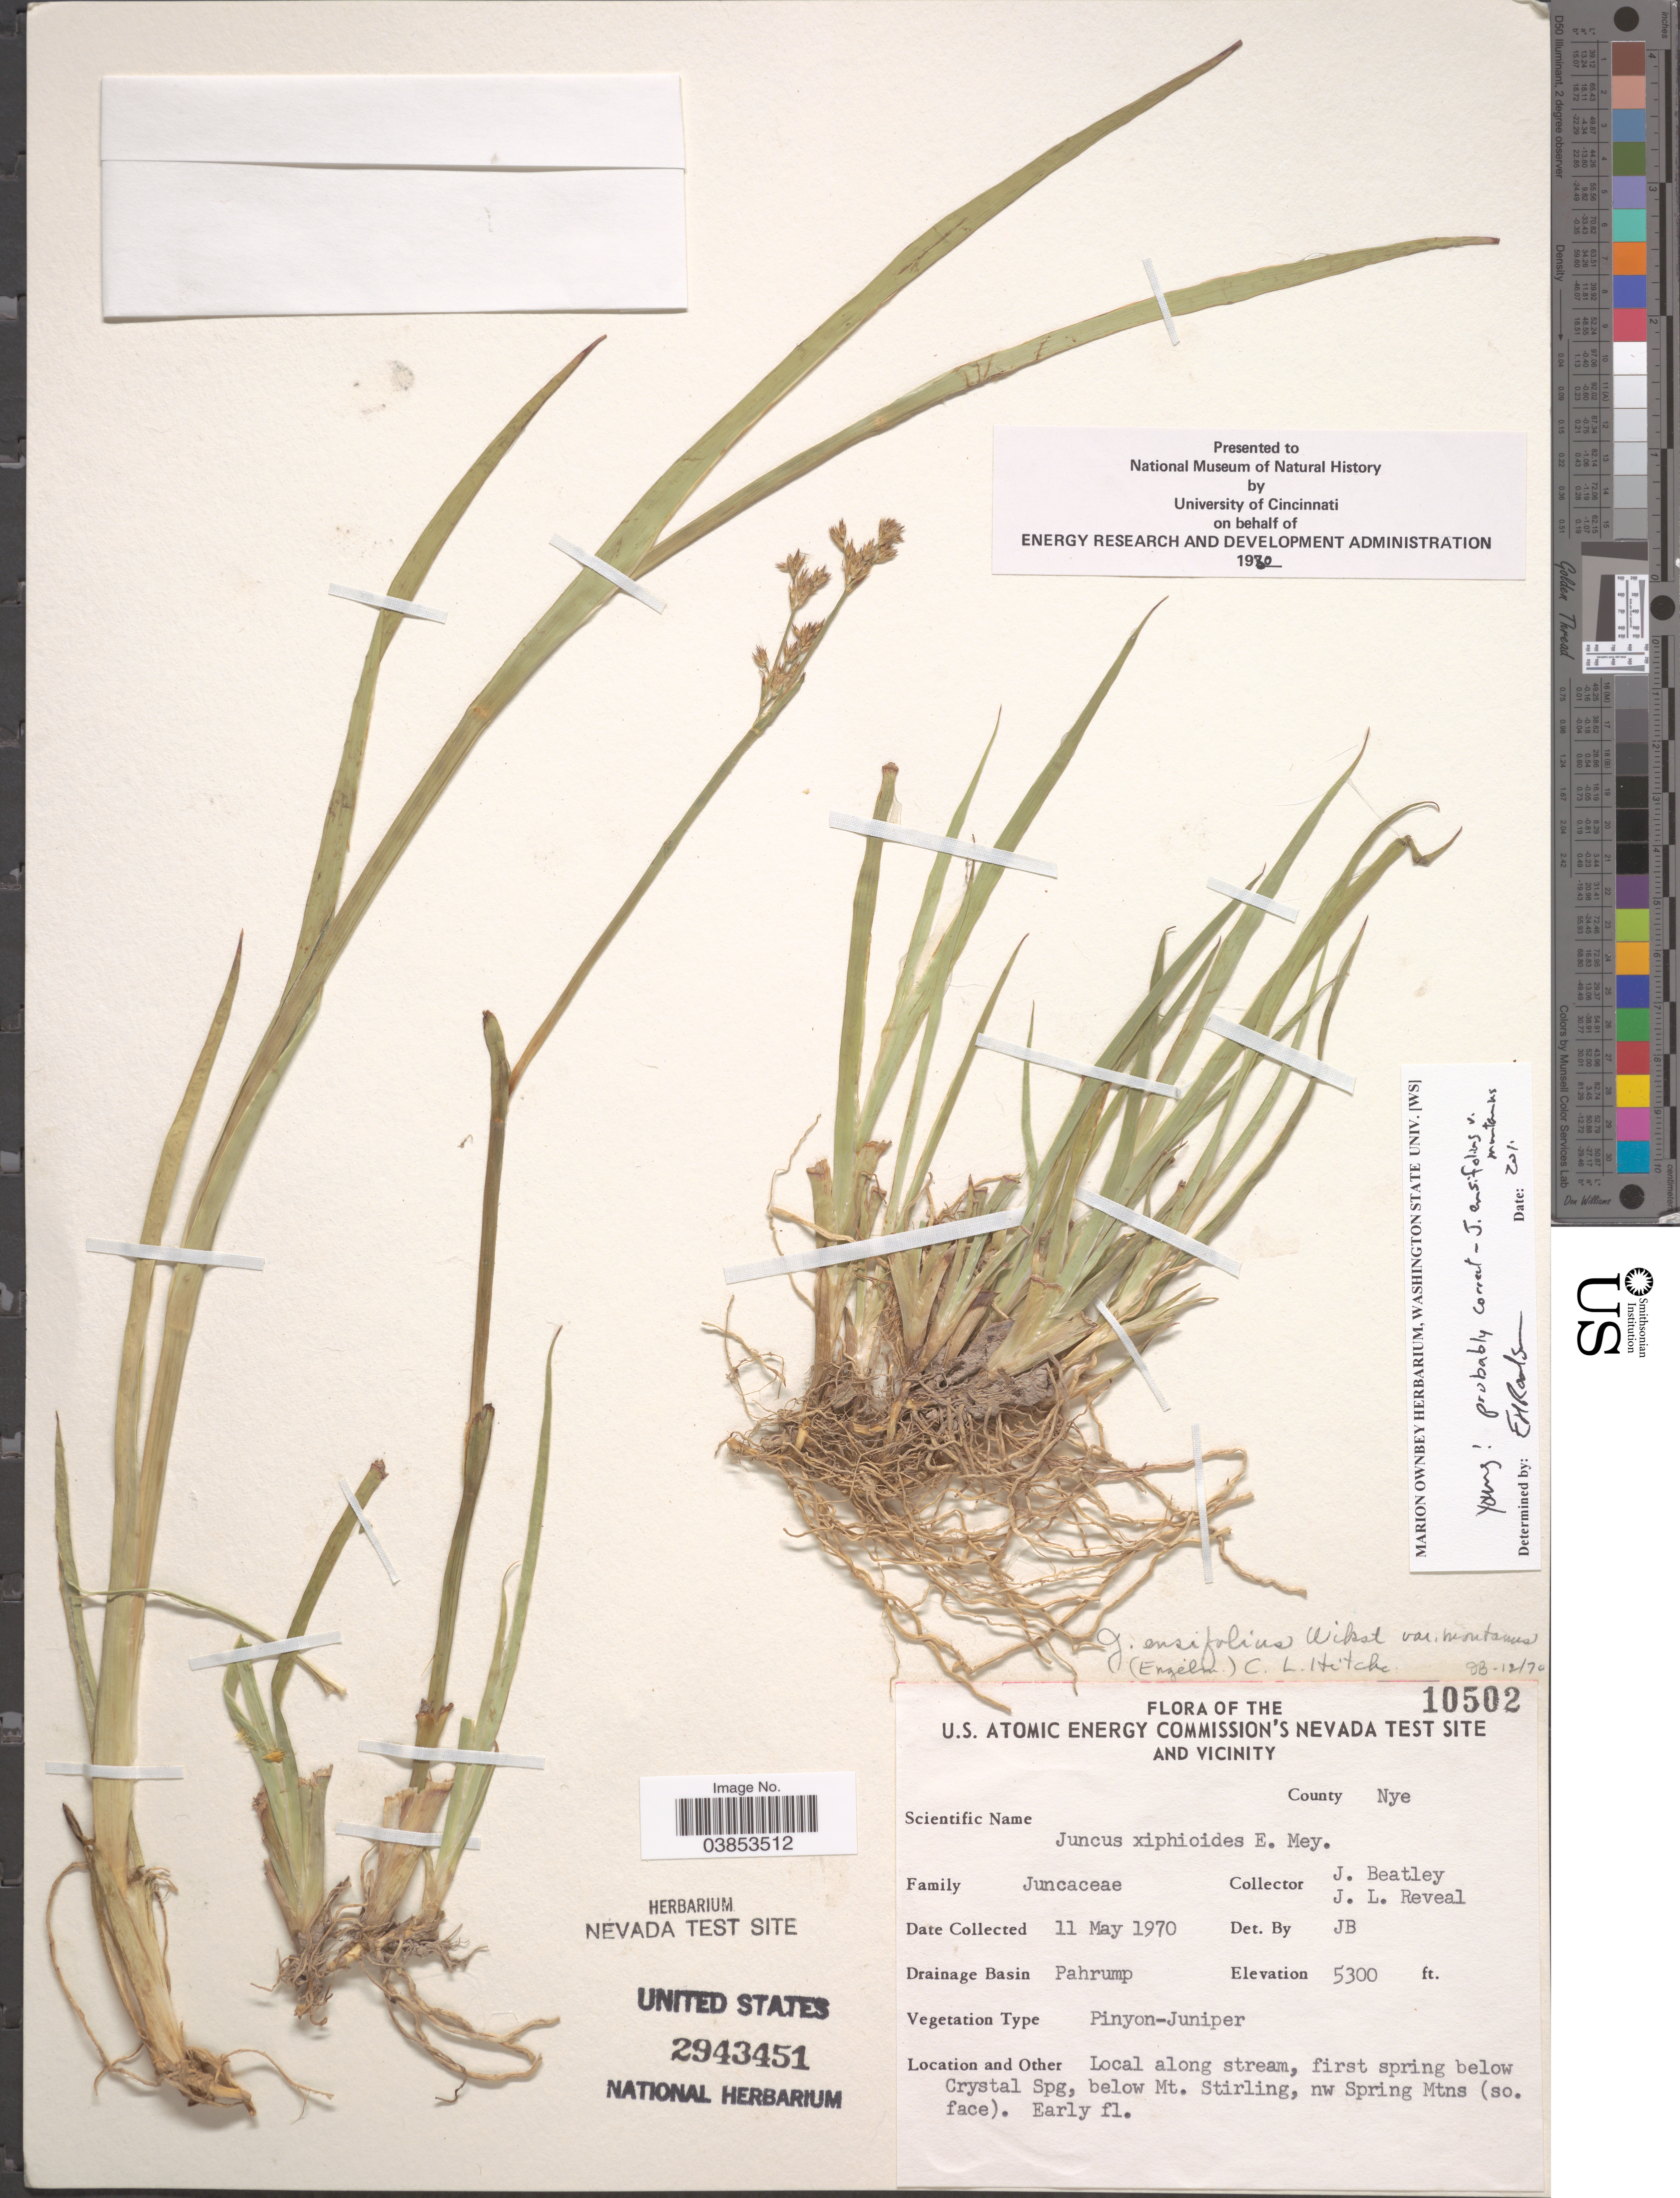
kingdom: Plantae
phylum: Tracheophyta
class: Liliopsida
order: Poales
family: Juncaceae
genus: Juncus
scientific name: Juncus ensifolius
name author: Wikstr.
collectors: J. C. Beatley & J. L. Reveal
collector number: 10502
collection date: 1970-05-11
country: United States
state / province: Nevada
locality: U.S. Atomic Energy Commission's Nevada Test Site and vicinity. County Nye. Drainage Basin Pahrump. Below Crystal Spg, below Mt. Stirling, nw Spring Mtns (so face).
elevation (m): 1615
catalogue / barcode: US 2943451